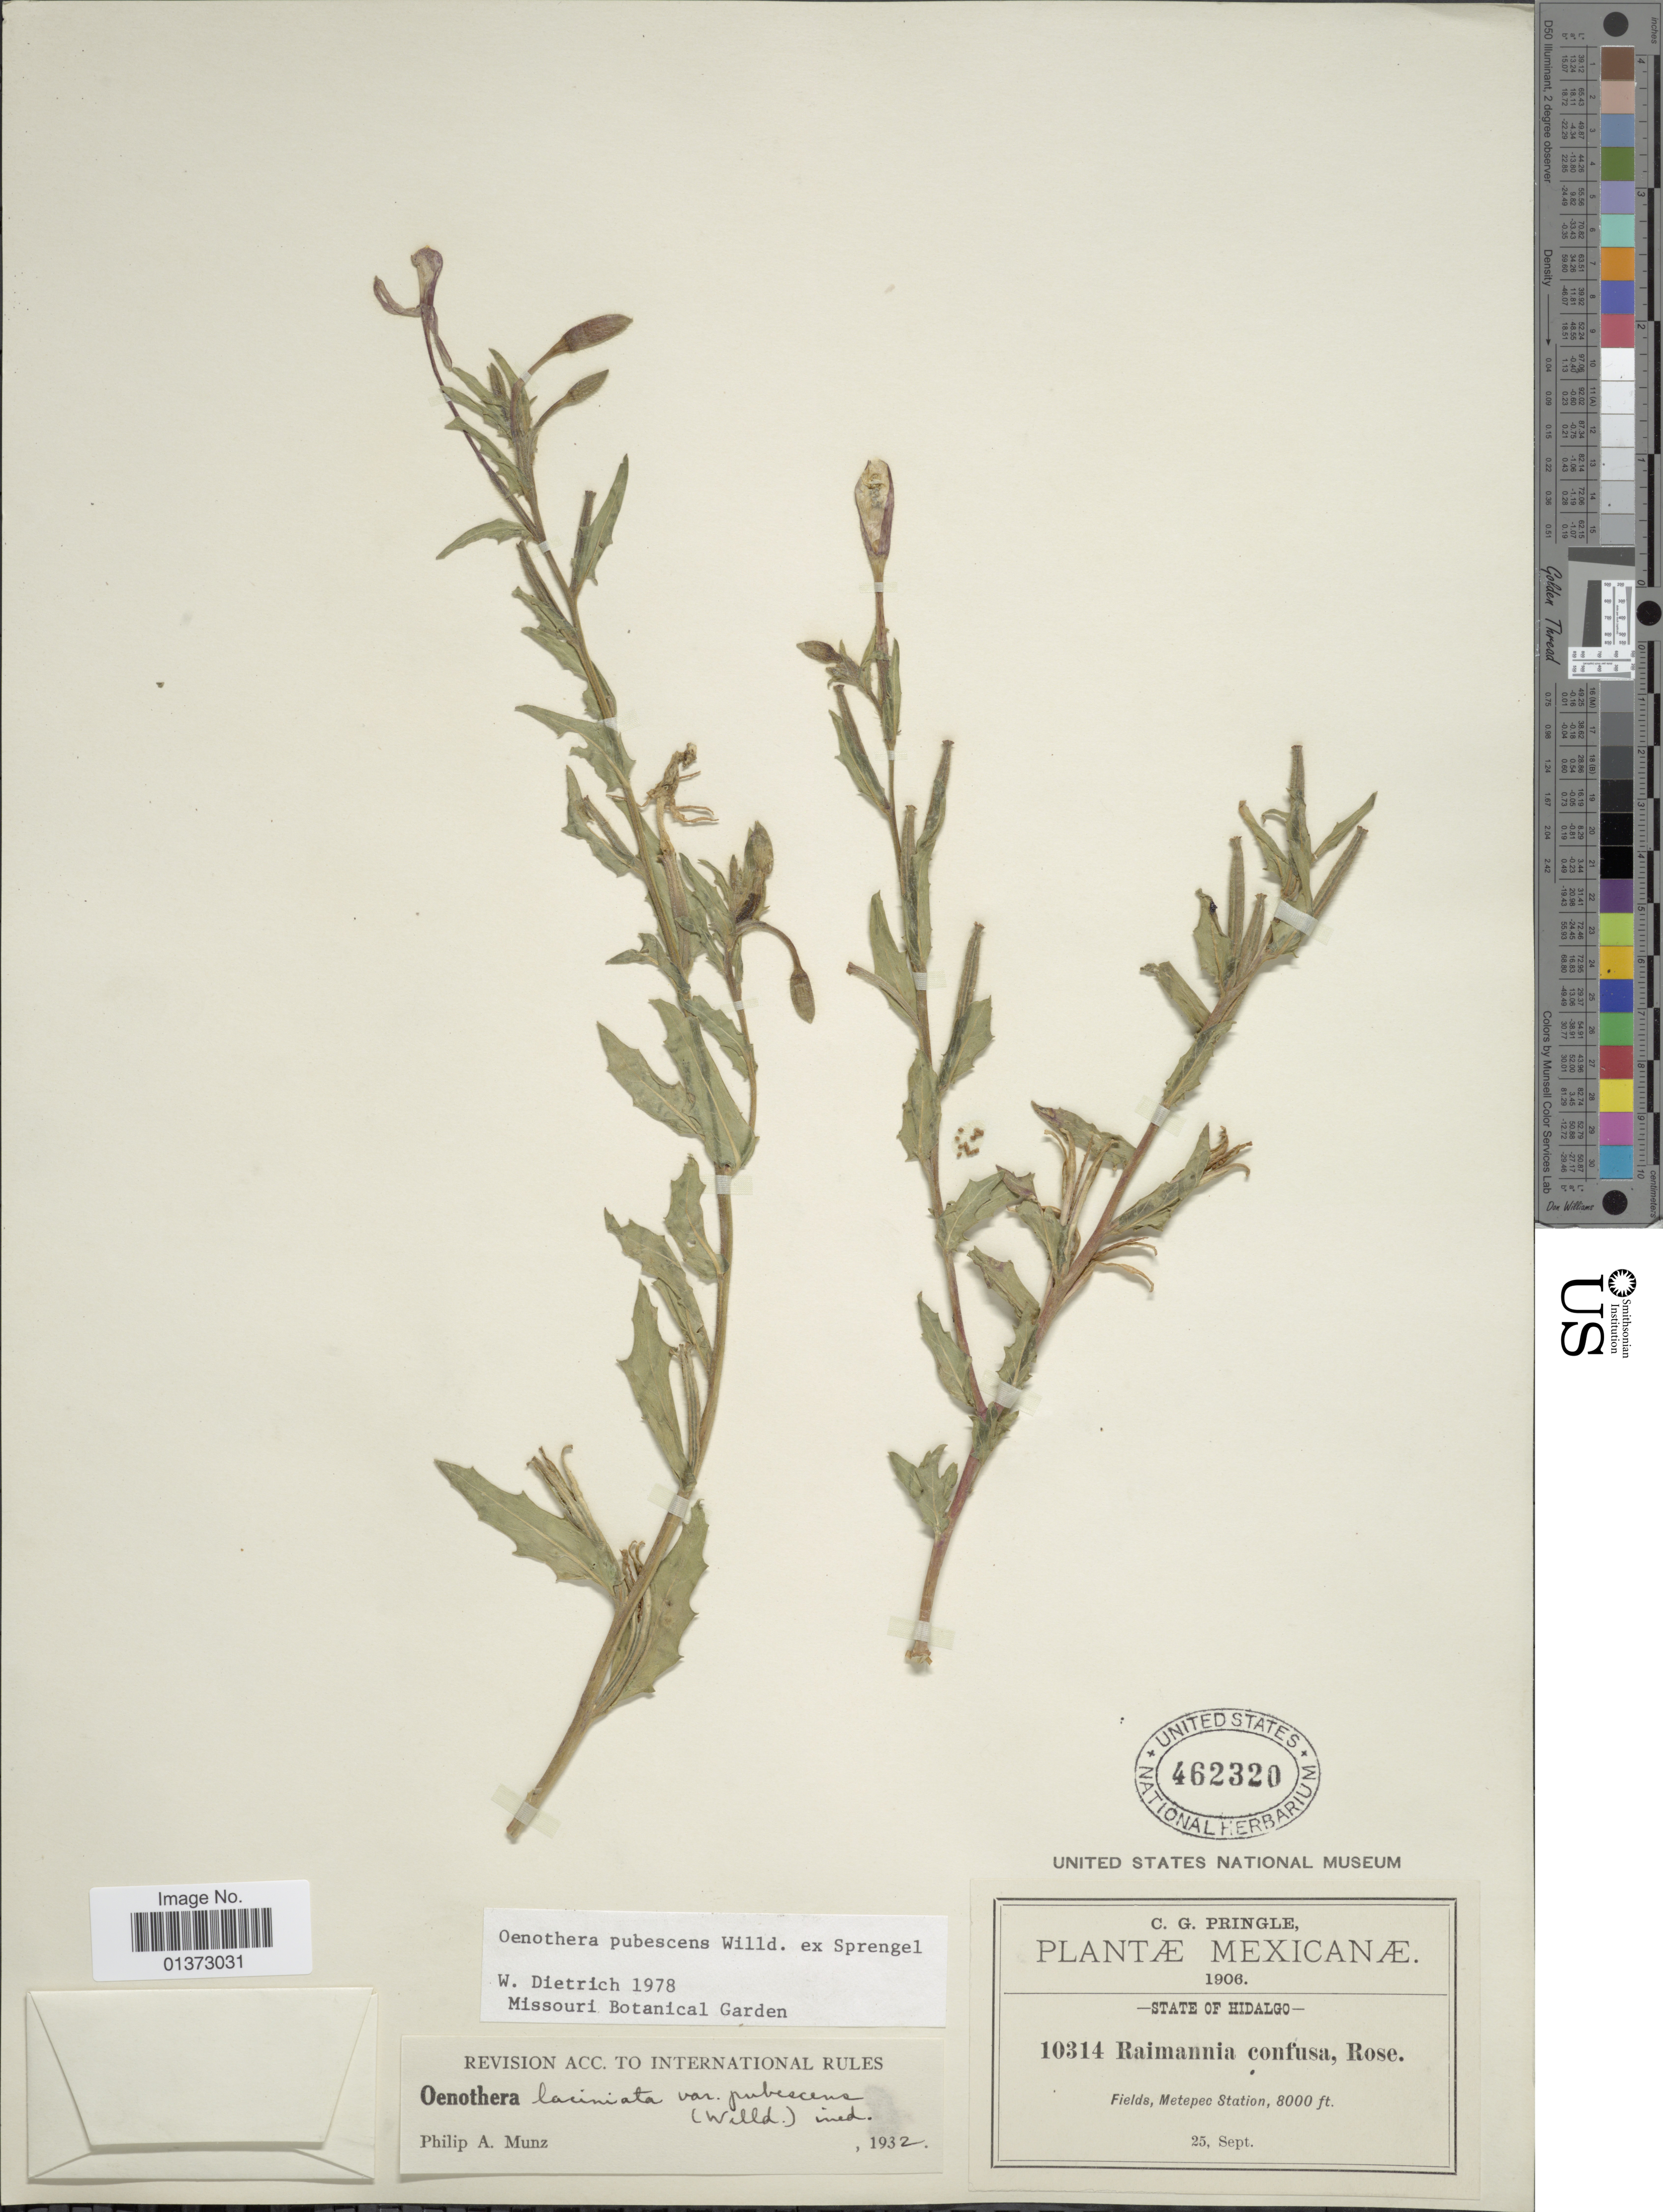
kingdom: Plantae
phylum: Tracheophyta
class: Magnoliopsida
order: Myrtales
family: Onagraceae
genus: Oenothera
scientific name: Oenothera pubescens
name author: Willd. ex Spreng.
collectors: C. G. Pringle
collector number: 10314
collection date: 1906-06-25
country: Mexico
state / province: Hidalgo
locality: Fields, Metepec Station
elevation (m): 2438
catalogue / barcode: US 462320